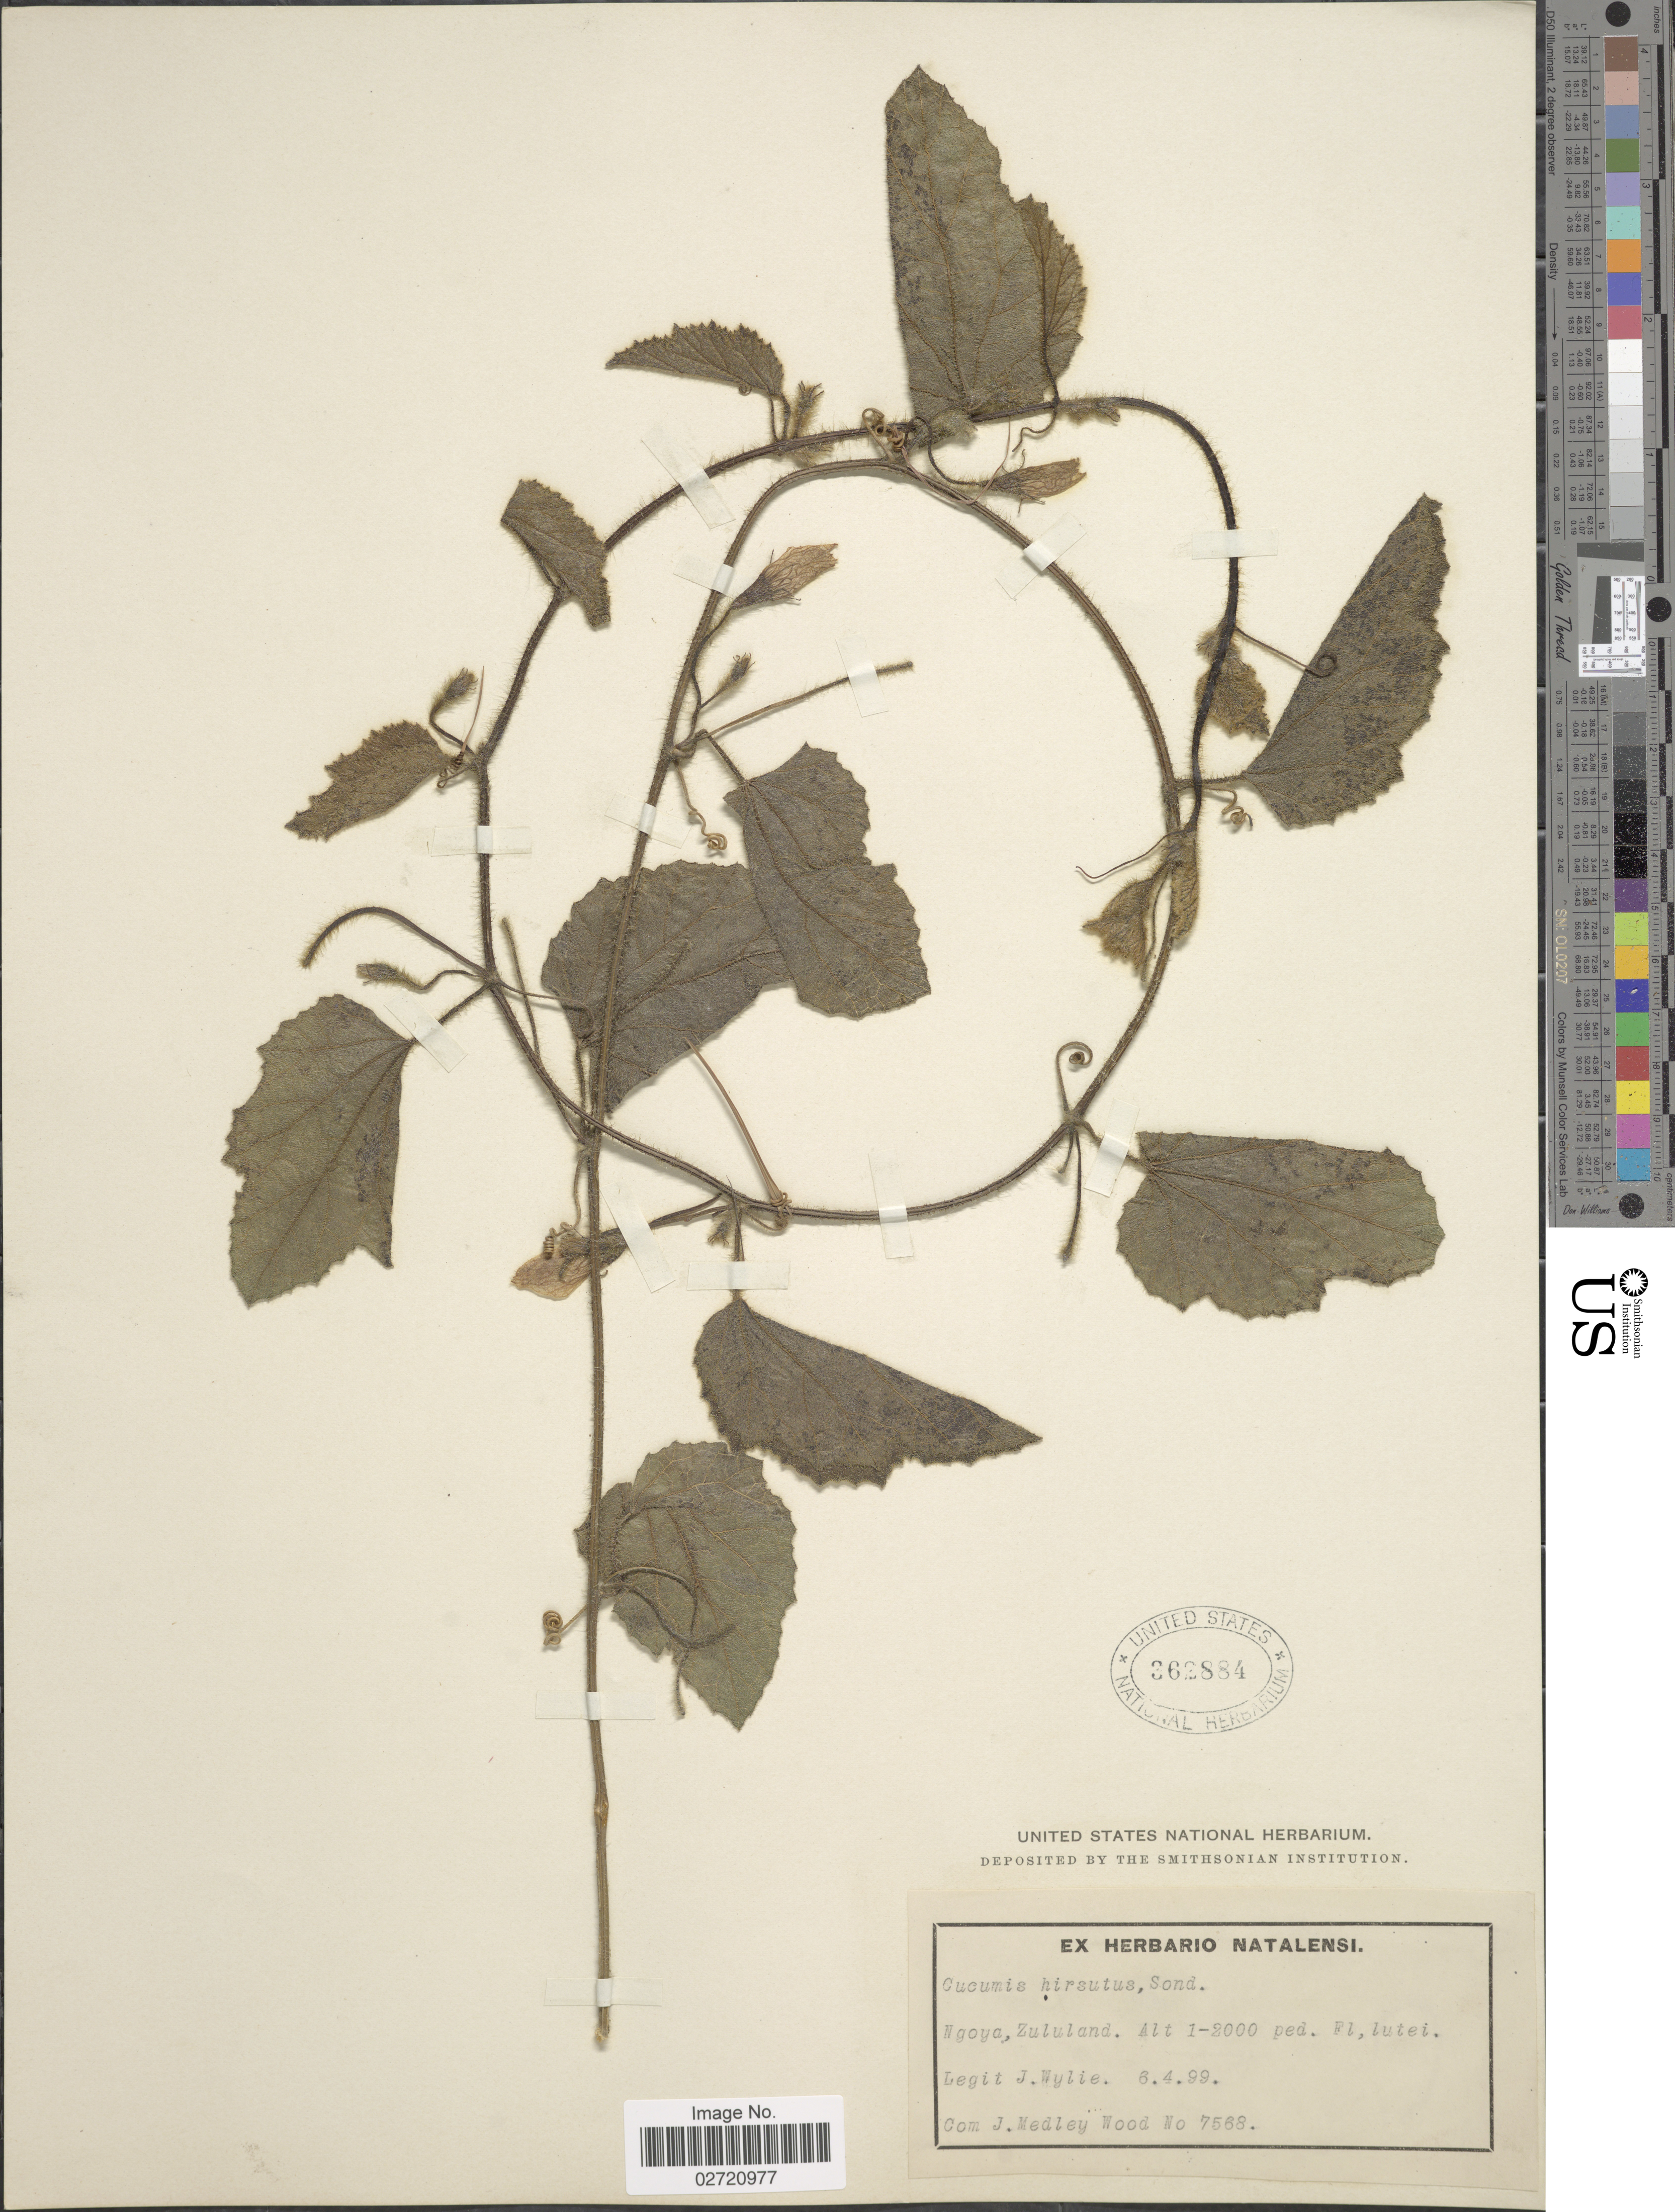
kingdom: Plantae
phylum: Tracheophyta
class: Magnoliopsida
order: Cucurbitales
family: Cucurbitaceae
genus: Cucumis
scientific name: Cucumis hirsutus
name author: Sond.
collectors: J. Wylie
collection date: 1899-04-06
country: South Africa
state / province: KwaZulu-Natal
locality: Ngoya, Zululand.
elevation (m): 305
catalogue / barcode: US 362884